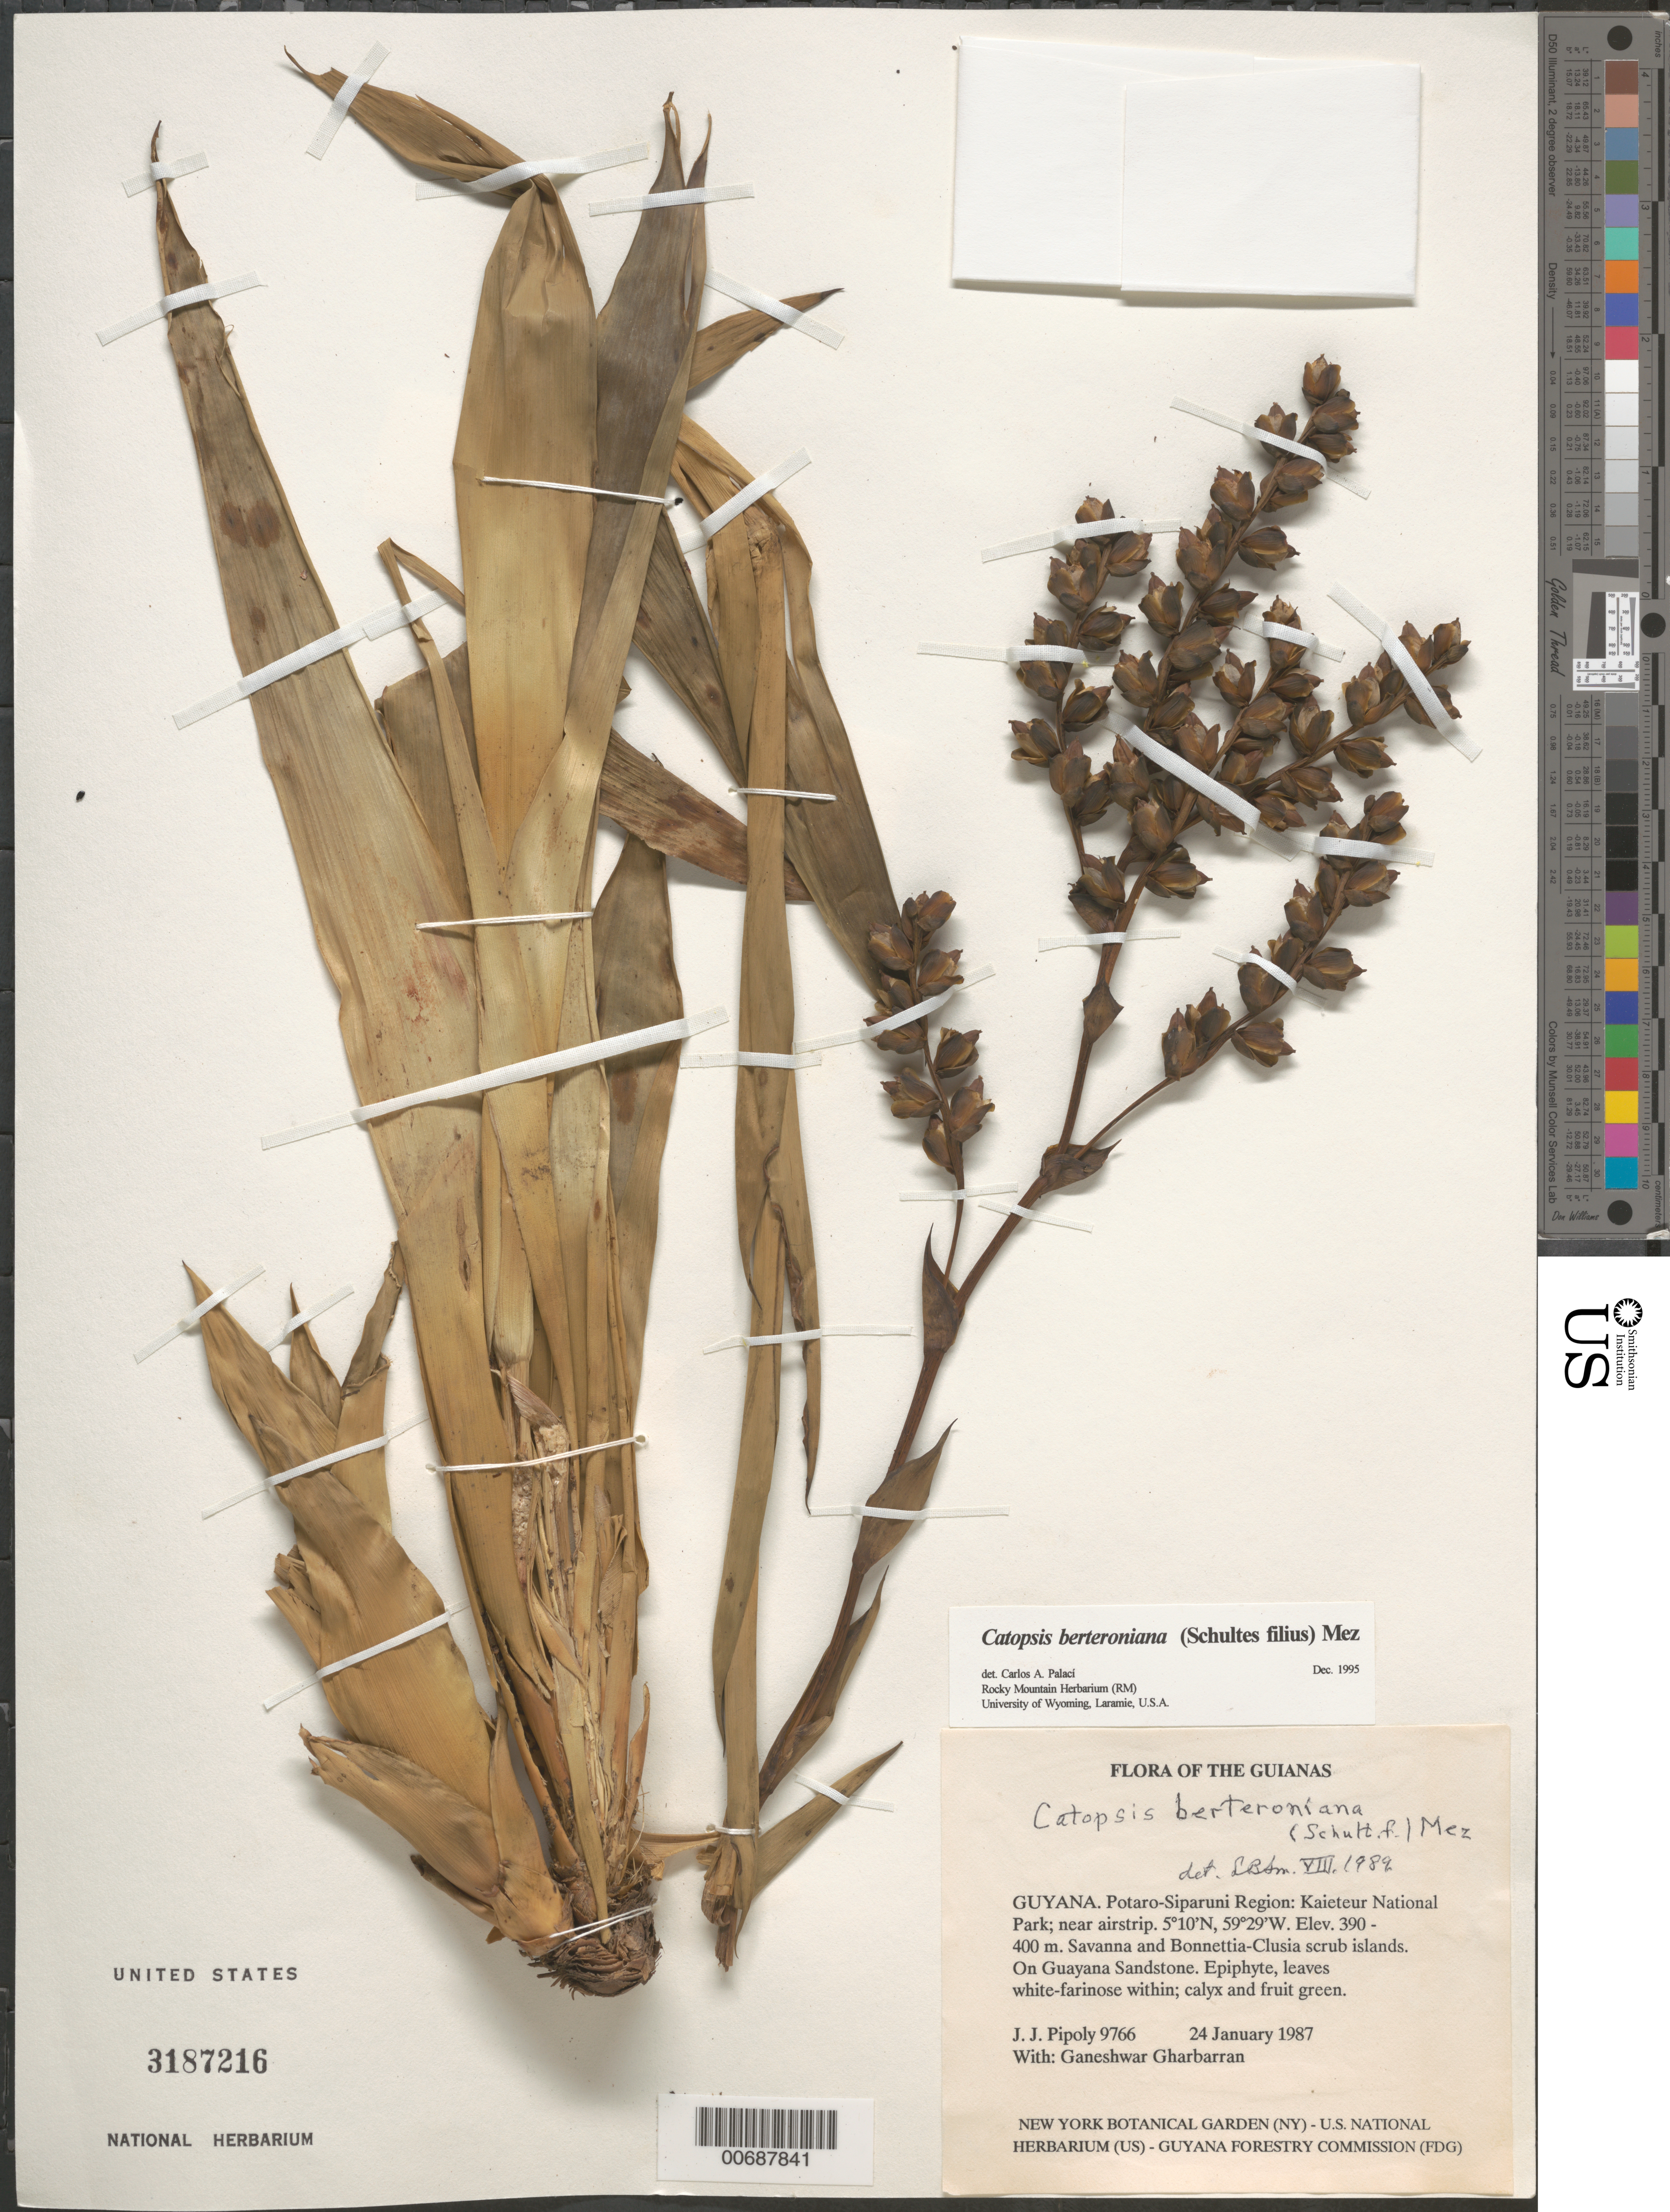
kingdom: Plantae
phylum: Tracheophyta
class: Liliopsida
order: Poales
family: Bromeliaceae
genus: Catopsis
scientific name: Catopsis berteroniana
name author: (Schult. & Schult. f.) Mez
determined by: Palací, C. A., (RM), University of Wyoming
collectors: J. J. Pipoly & G. Gharbarran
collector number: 9766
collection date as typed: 24 January 1987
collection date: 1987-01-24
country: Guyana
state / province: Potaro-Siparuni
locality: Kaieteur National Park; near airstrip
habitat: Savanna and Bonnetia-Clusia scrub islands. Guayana sandstone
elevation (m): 390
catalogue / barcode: US 3187216